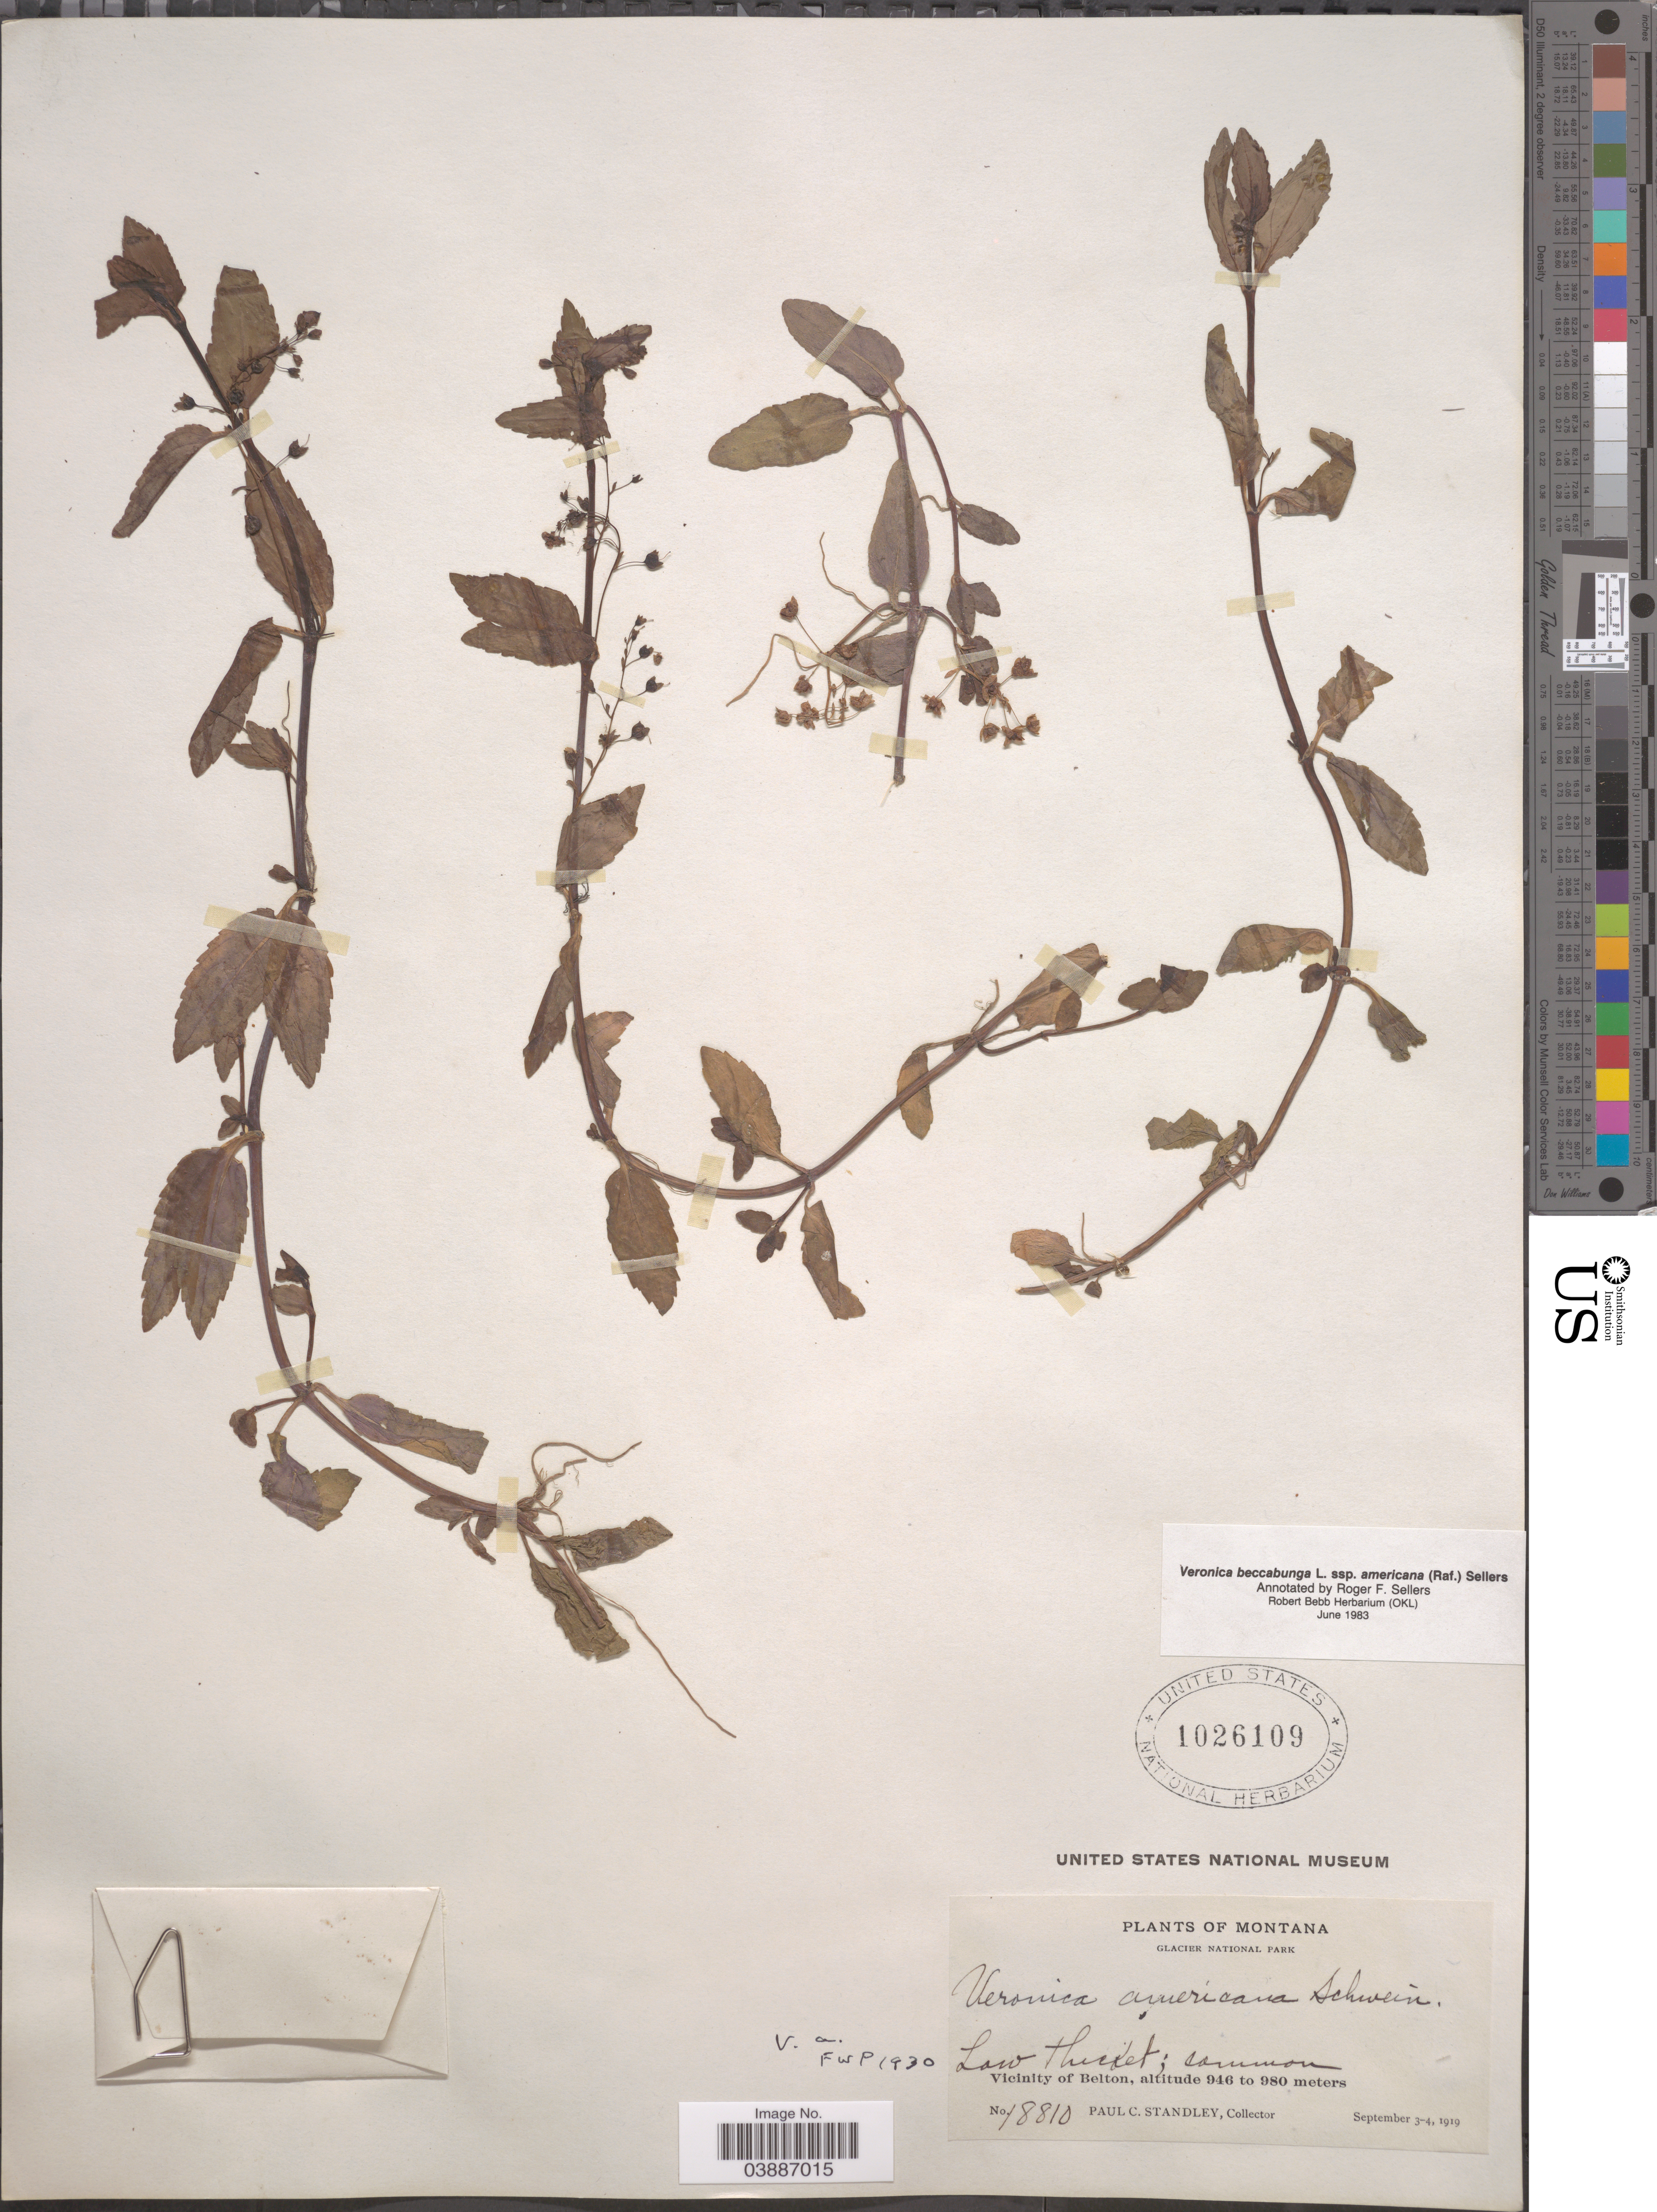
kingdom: Plantae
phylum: Tracheophyta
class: Magnoliopsida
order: Lamiales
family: Plantaginaceae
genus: Veronica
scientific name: Veronica beccabunga subsp. americana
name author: Raf.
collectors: P. C. Standley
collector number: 18810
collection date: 1919-09-03/1919-09-04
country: United States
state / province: Montana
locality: Glacier National Park. Vicinity of Belton.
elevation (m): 946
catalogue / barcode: US 1026109